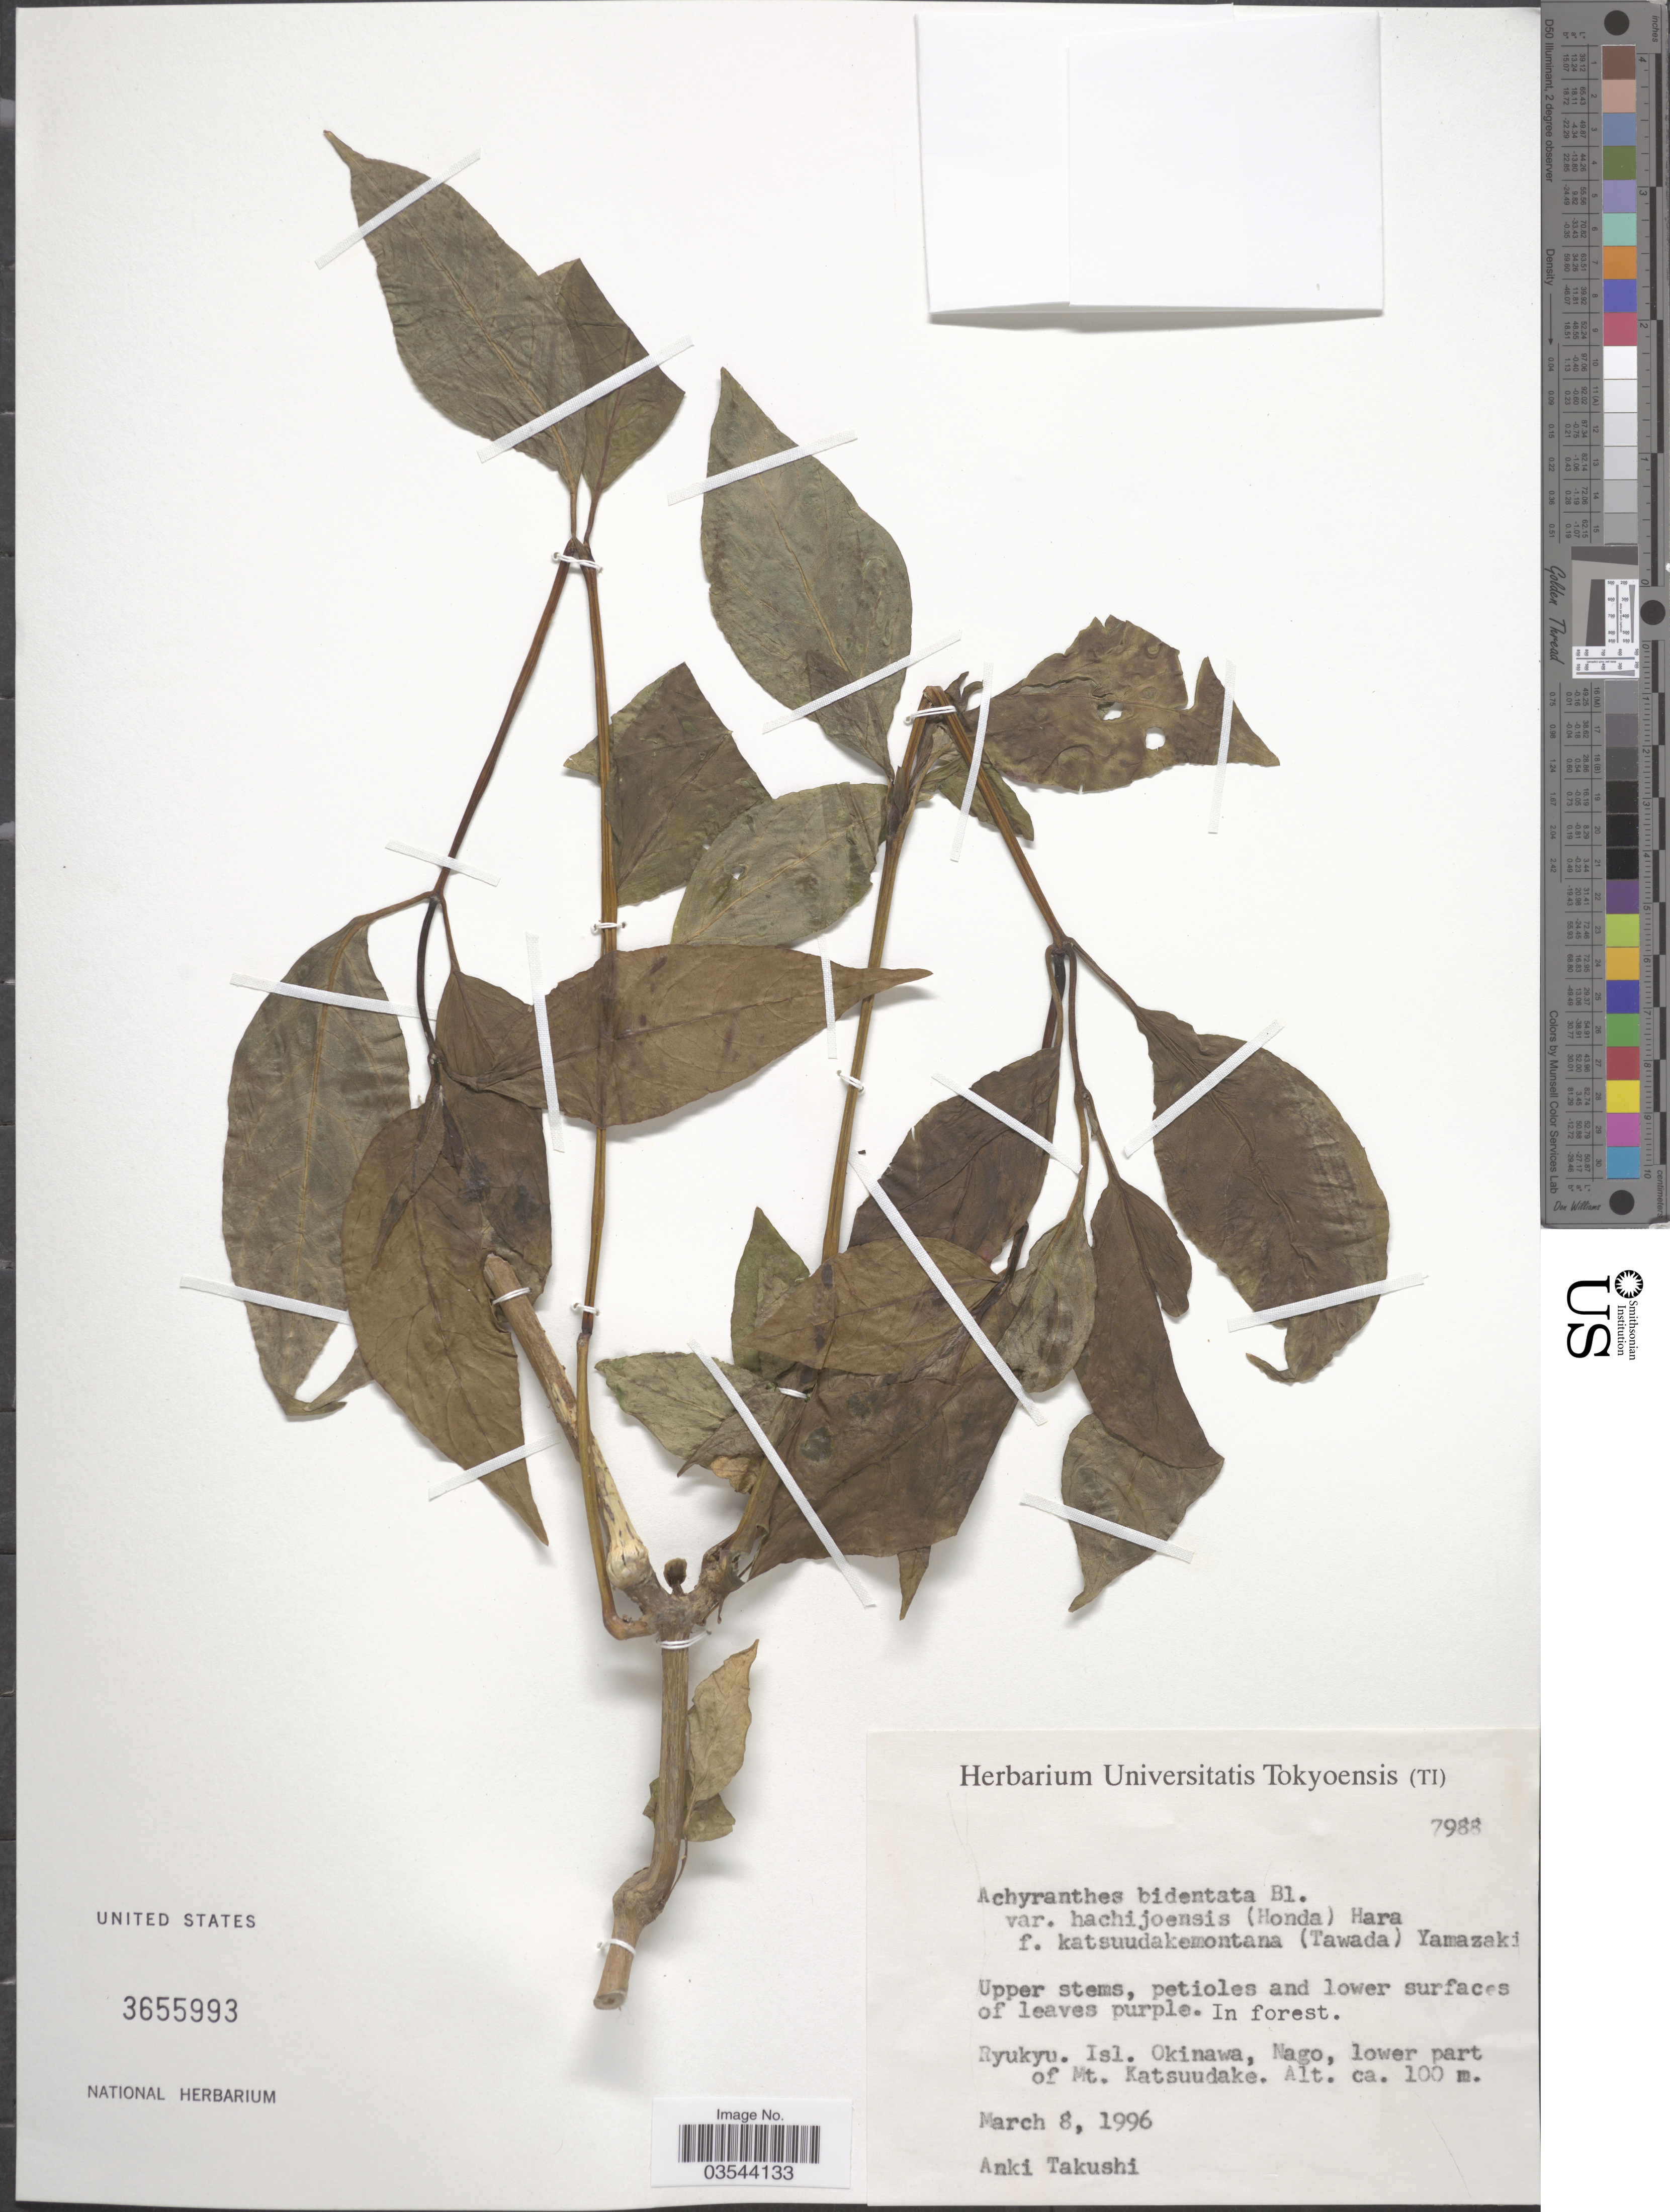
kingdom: Plantae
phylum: Tracheophyta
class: Magnoliopsida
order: Caryophyllales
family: Amaranthaceae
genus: Achyranthes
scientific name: Achyranthes bidentata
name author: Blume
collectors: A. Takushi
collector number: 7988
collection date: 1996-03-08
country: Japan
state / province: Okinawa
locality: Ryukyu. Isl. Okinawa, Nago, lower part of Mt. Katsuudake.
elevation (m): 100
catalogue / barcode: US 3655993